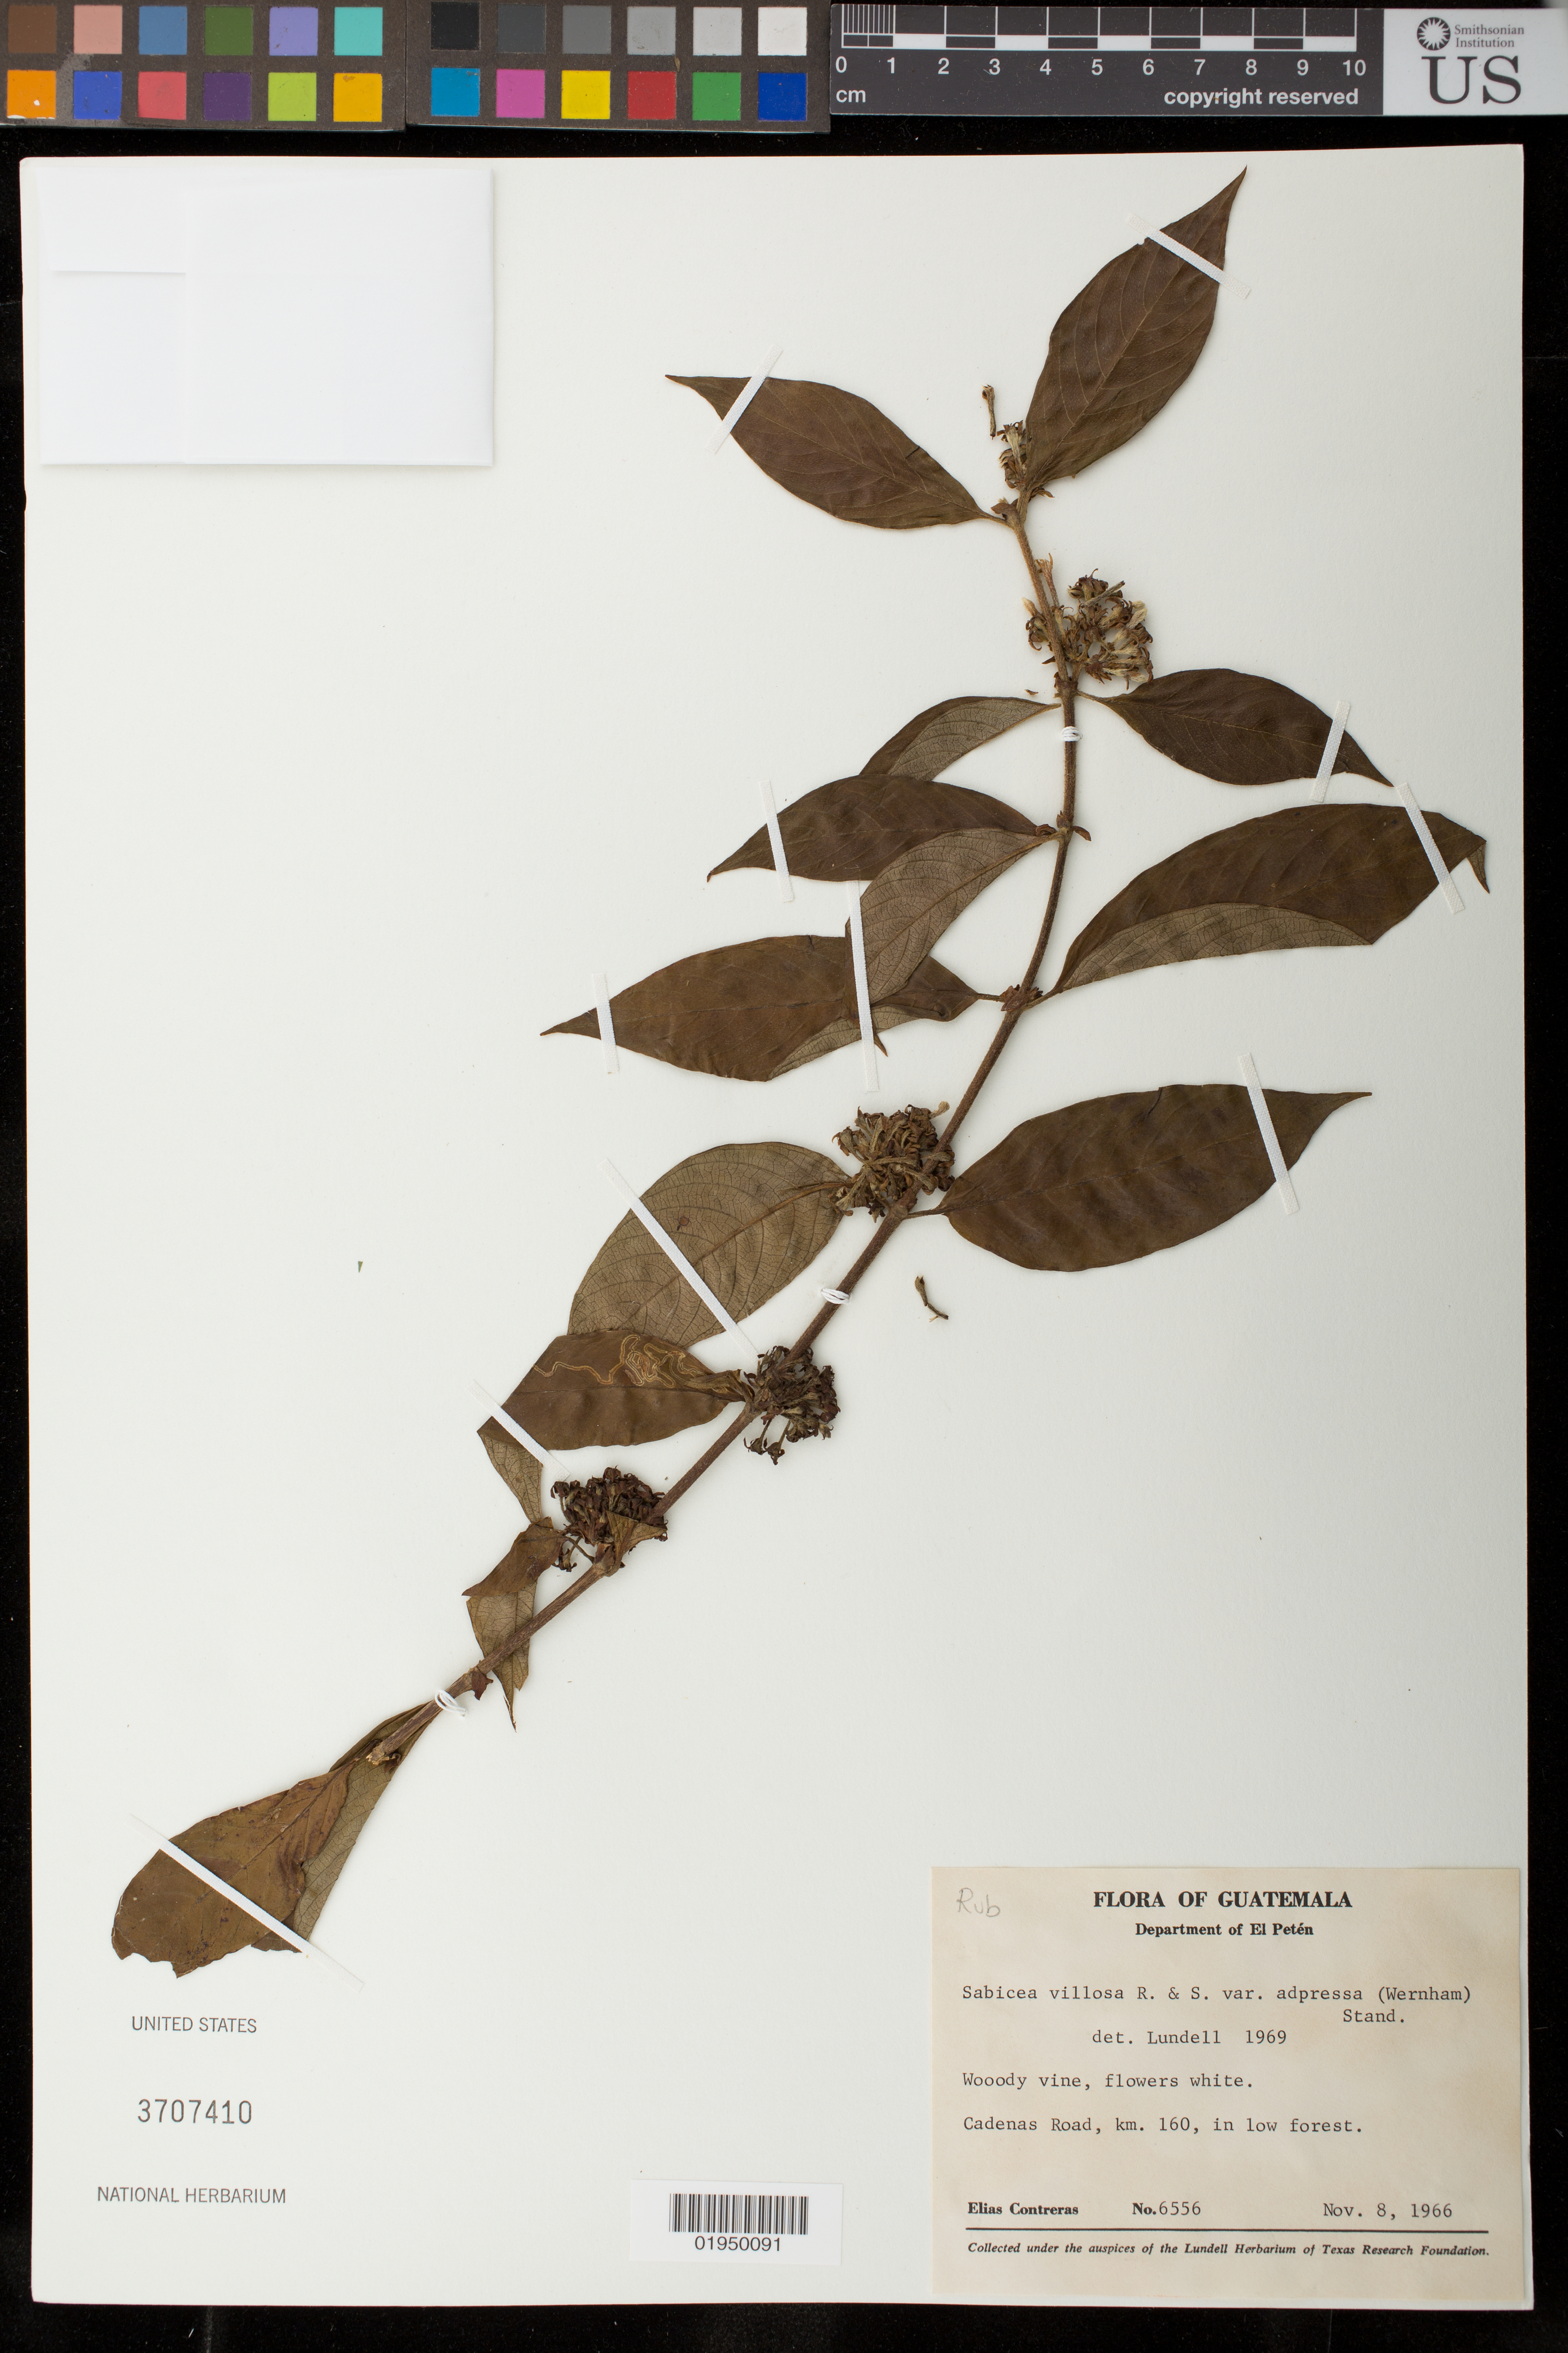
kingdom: Plantae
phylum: Tracheophyta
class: Magnoliopsida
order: Gentianales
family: Rubiaceae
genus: Sabicea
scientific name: Sabicea villosa var. sellowii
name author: (Wernham) Steyerm.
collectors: A. Contreras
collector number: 6556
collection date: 1966-11-08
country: Guatemala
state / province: El Petén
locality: Cadenas Road, km. 160, in low forest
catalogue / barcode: US 3707410